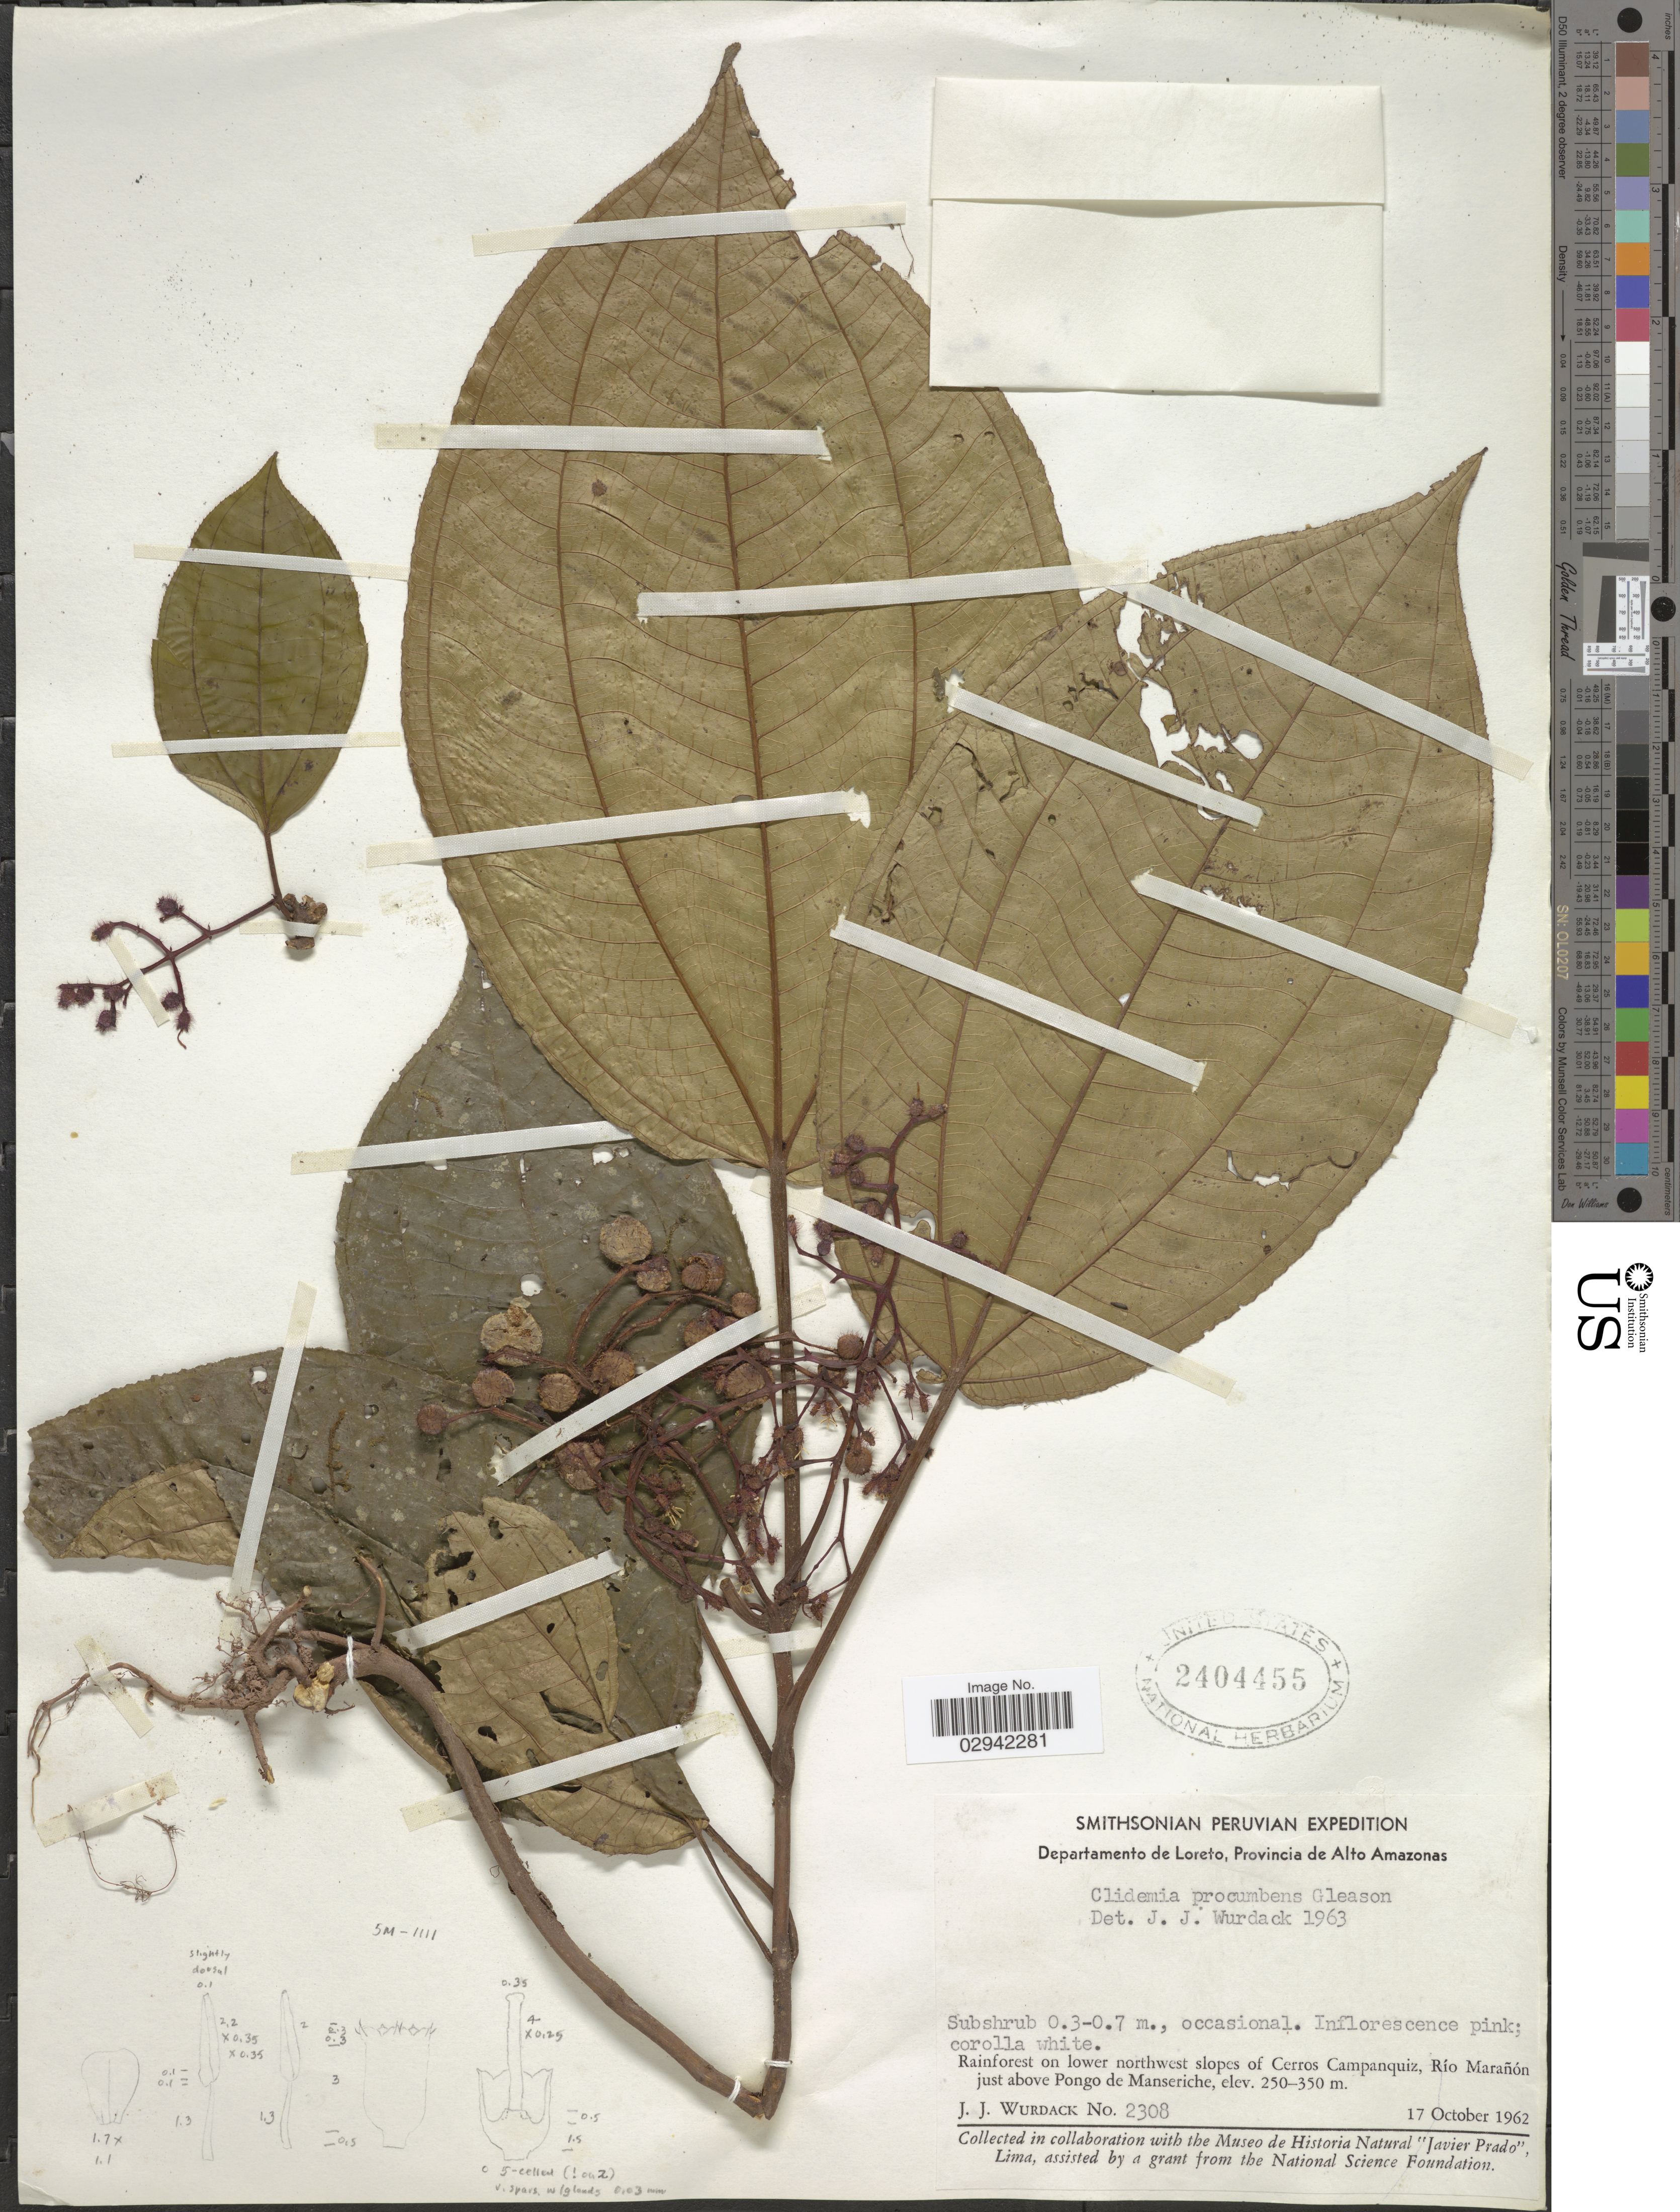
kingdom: Plantae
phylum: Tracheophyta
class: Magnoliopsida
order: Myrtales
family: Melastomataceae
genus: Miconia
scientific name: Miconia procumbens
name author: (Gleason) Wurdack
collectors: J. J. Wurdack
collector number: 2308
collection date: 1962-10-17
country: Peru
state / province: Loreto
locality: Departamento de Loreto, Provincia de Alto Amazonas, Rainforest on lower northwest slopes of Cerros Campanquiz, Río Marañón just above Pongo de Manseriche.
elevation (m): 250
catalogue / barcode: US 2404455